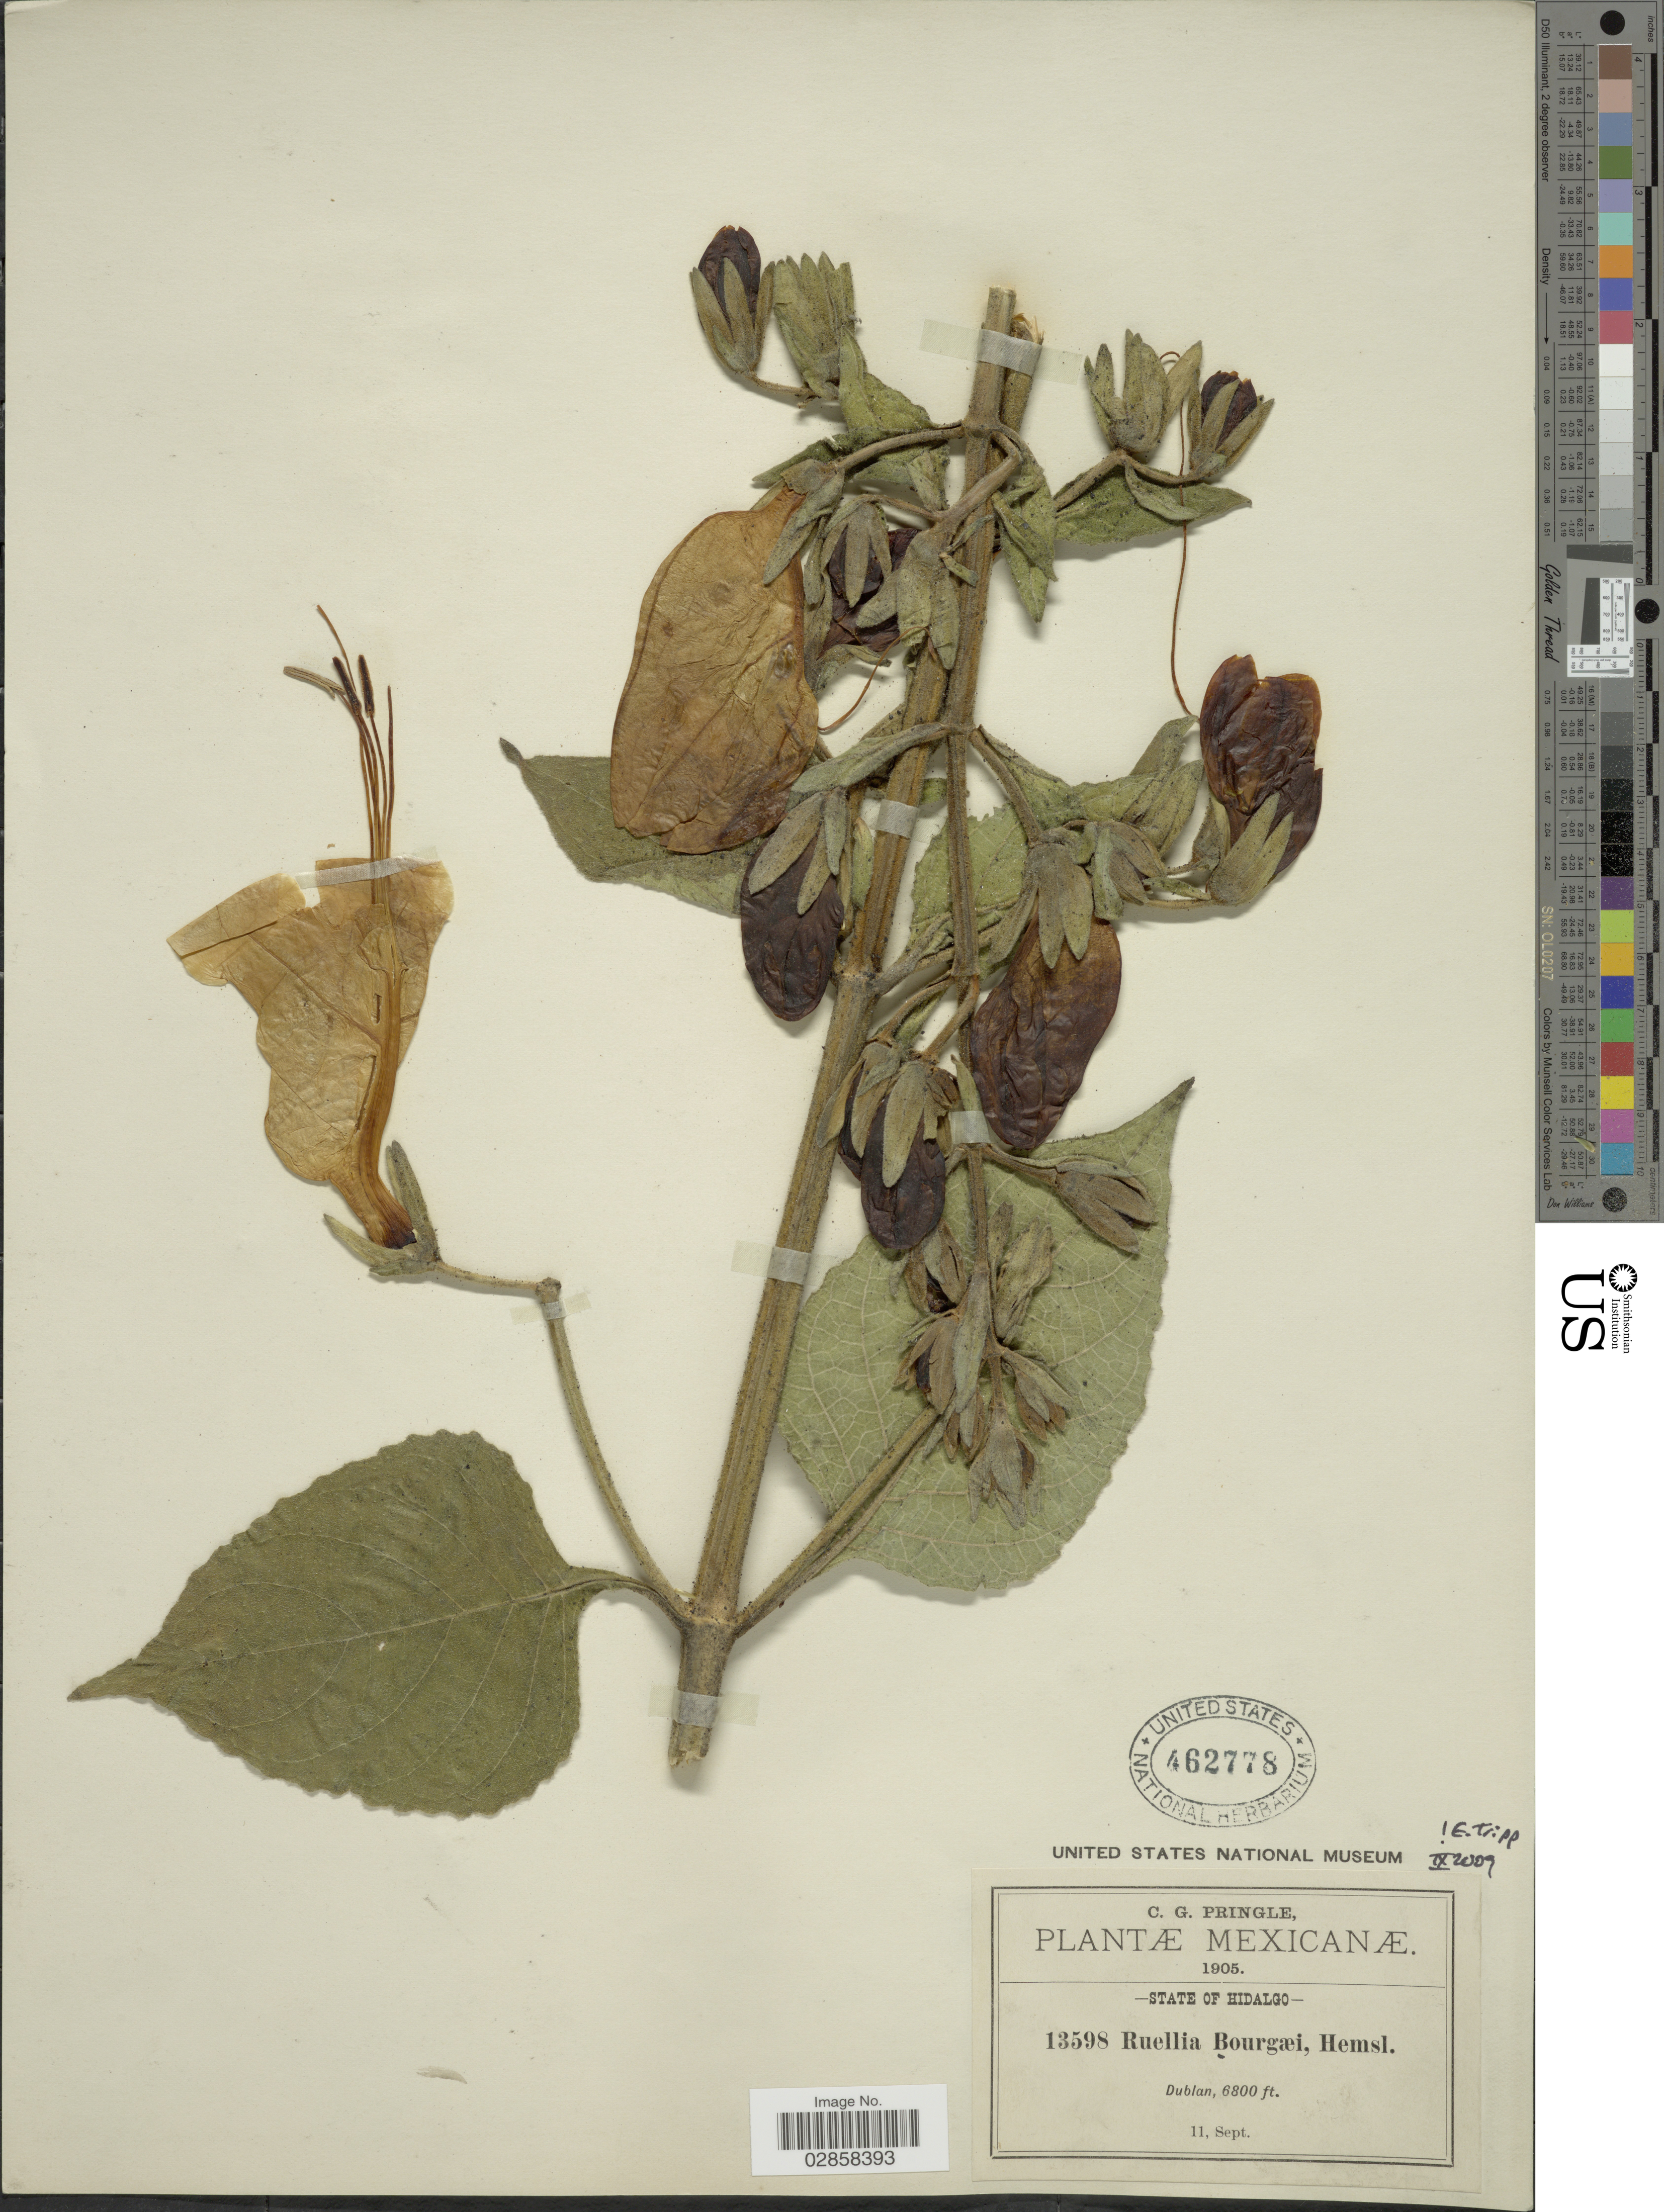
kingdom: Plantae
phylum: Tracheophyta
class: Magnoliopsida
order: Lamiales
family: Acanthaceae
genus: Ruellia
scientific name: Ruellia bourgaei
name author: Hemsl.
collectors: C. G. Pringle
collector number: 13598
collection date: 1905-09-11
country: Mexico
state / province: Hidalgo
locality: Dublan.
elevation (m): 2073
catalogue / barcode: US 462778